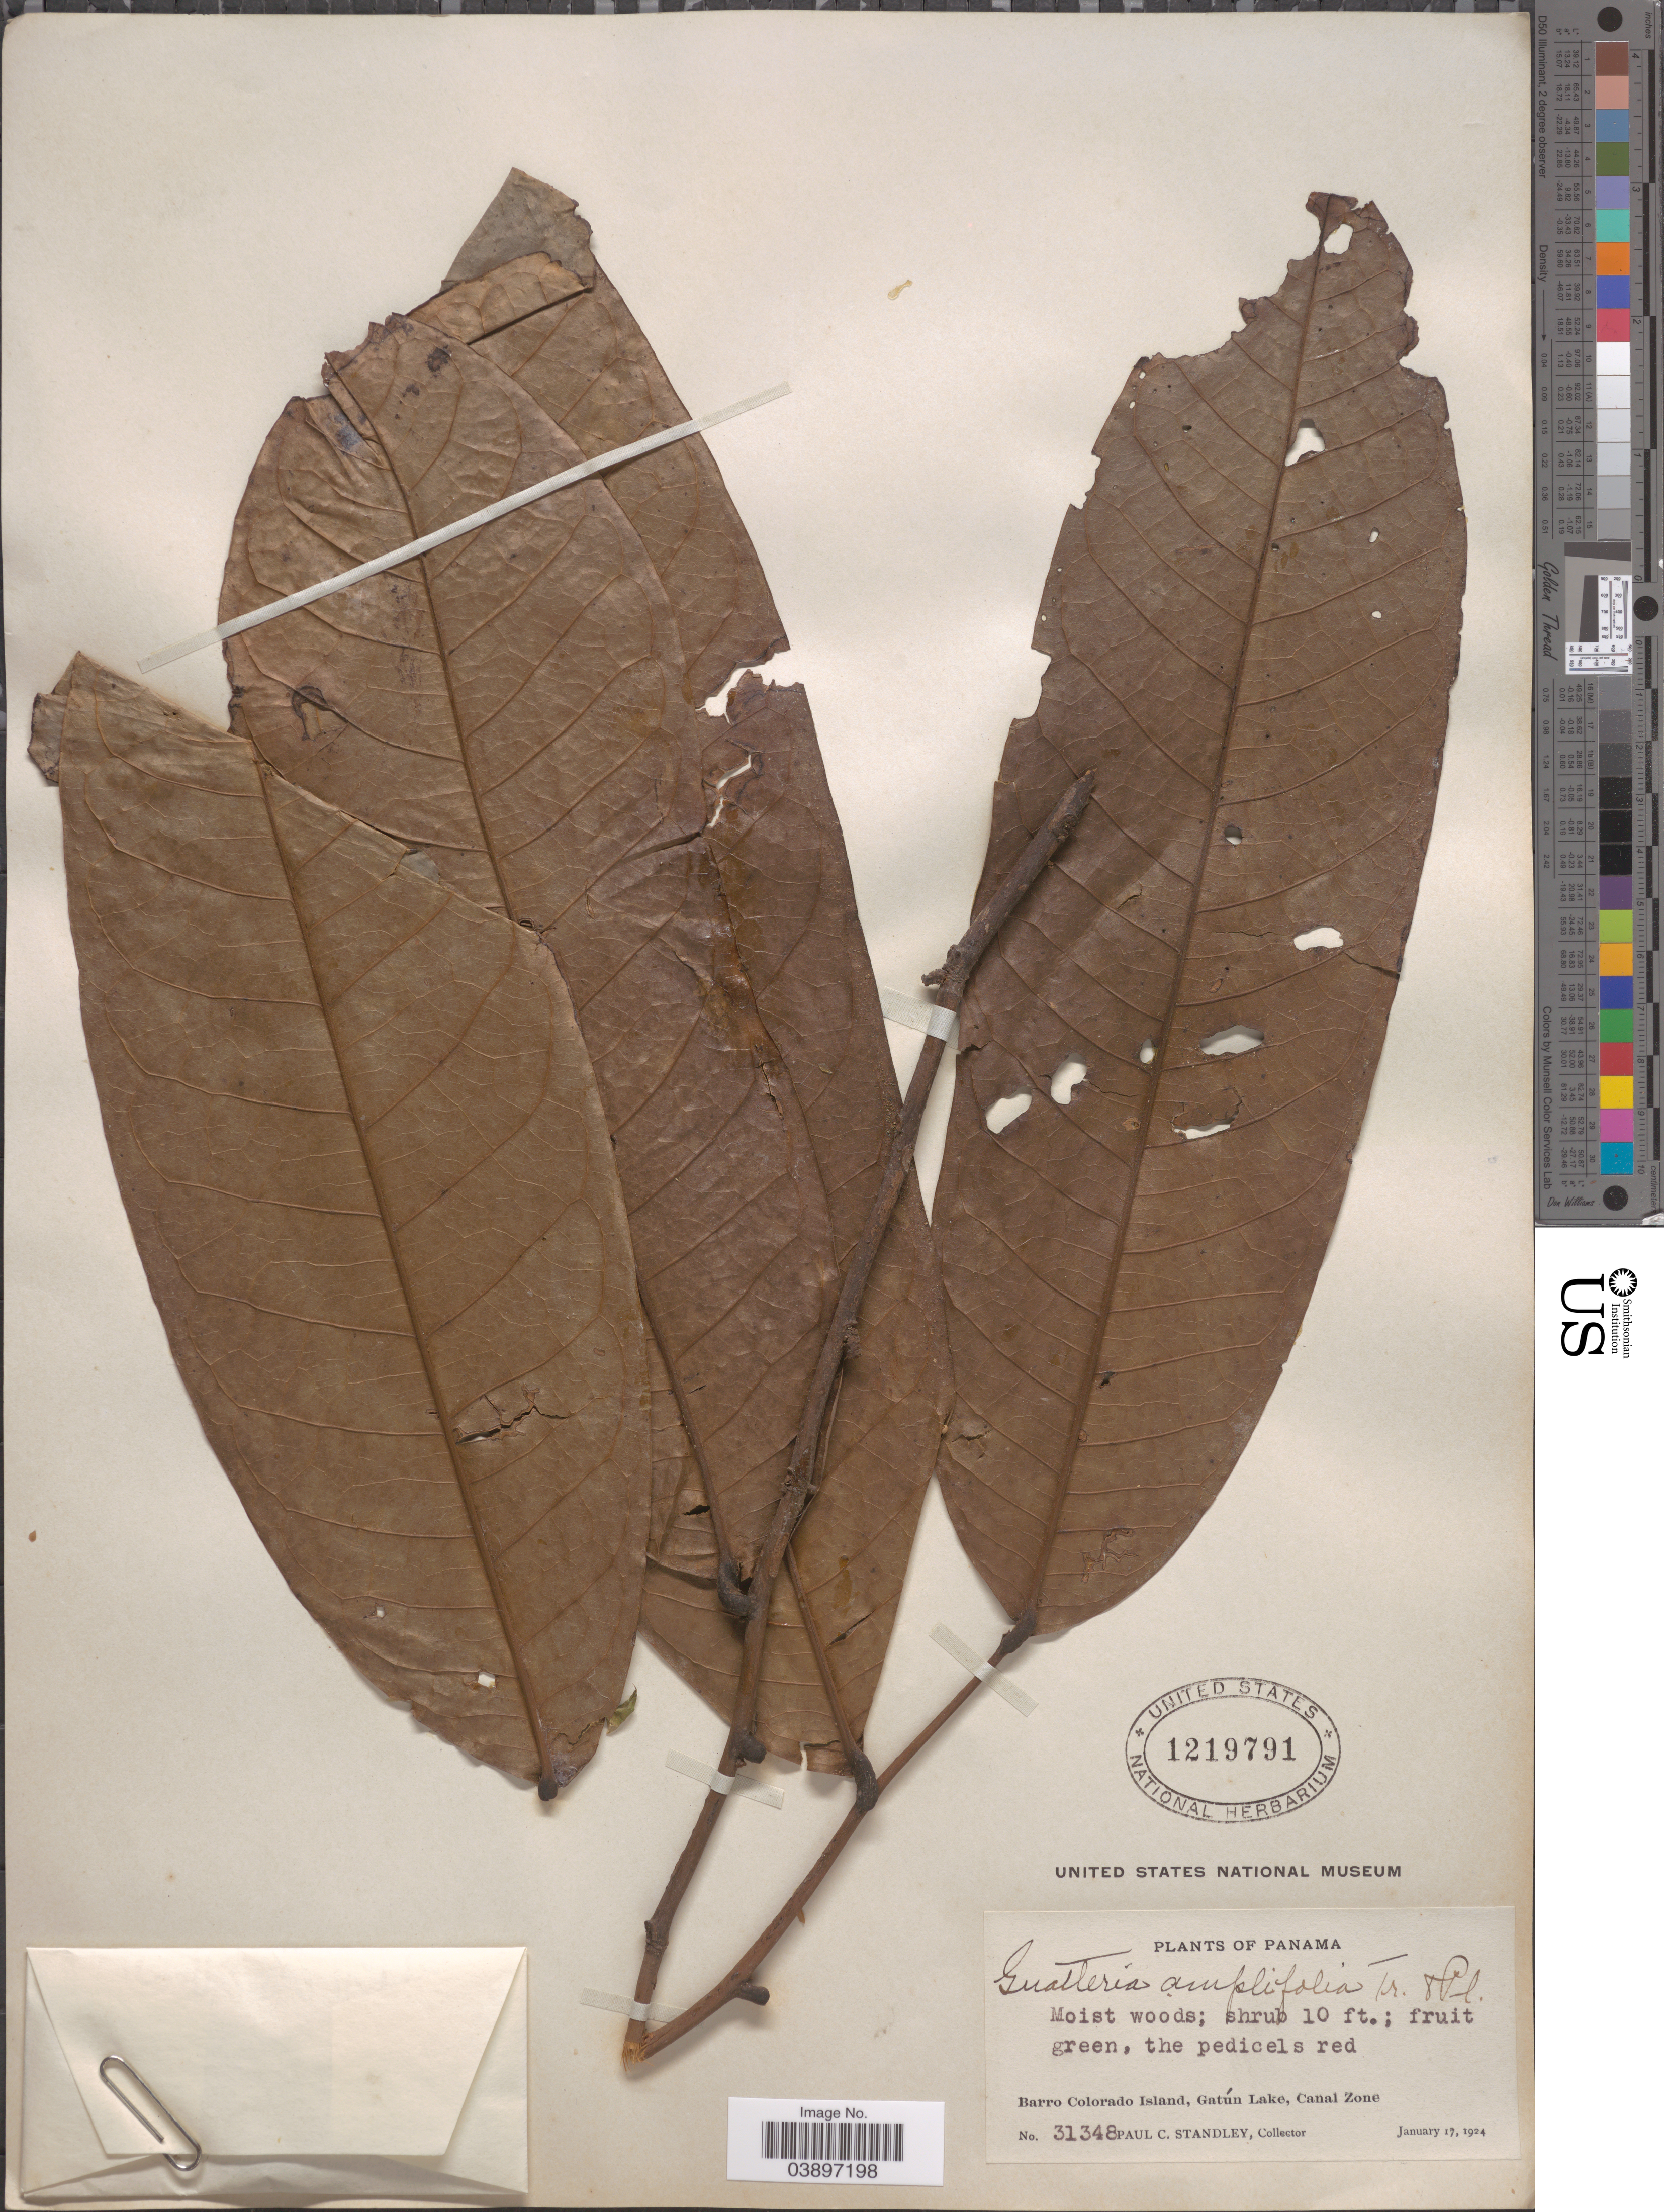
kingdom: Plantae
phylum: Tracheophyta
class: Magnoliopsida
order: Magnoliales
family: Annonaceae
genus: Guatteria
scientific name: Guatteria amplifolia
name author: Triana & Planch.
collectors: P. C. Standley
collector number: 31348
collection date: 1924-01-17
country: Panama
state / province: Panamá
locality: Barro Colorad Island, Gatún Lake, Canal Zone.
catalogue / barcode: US 1219791